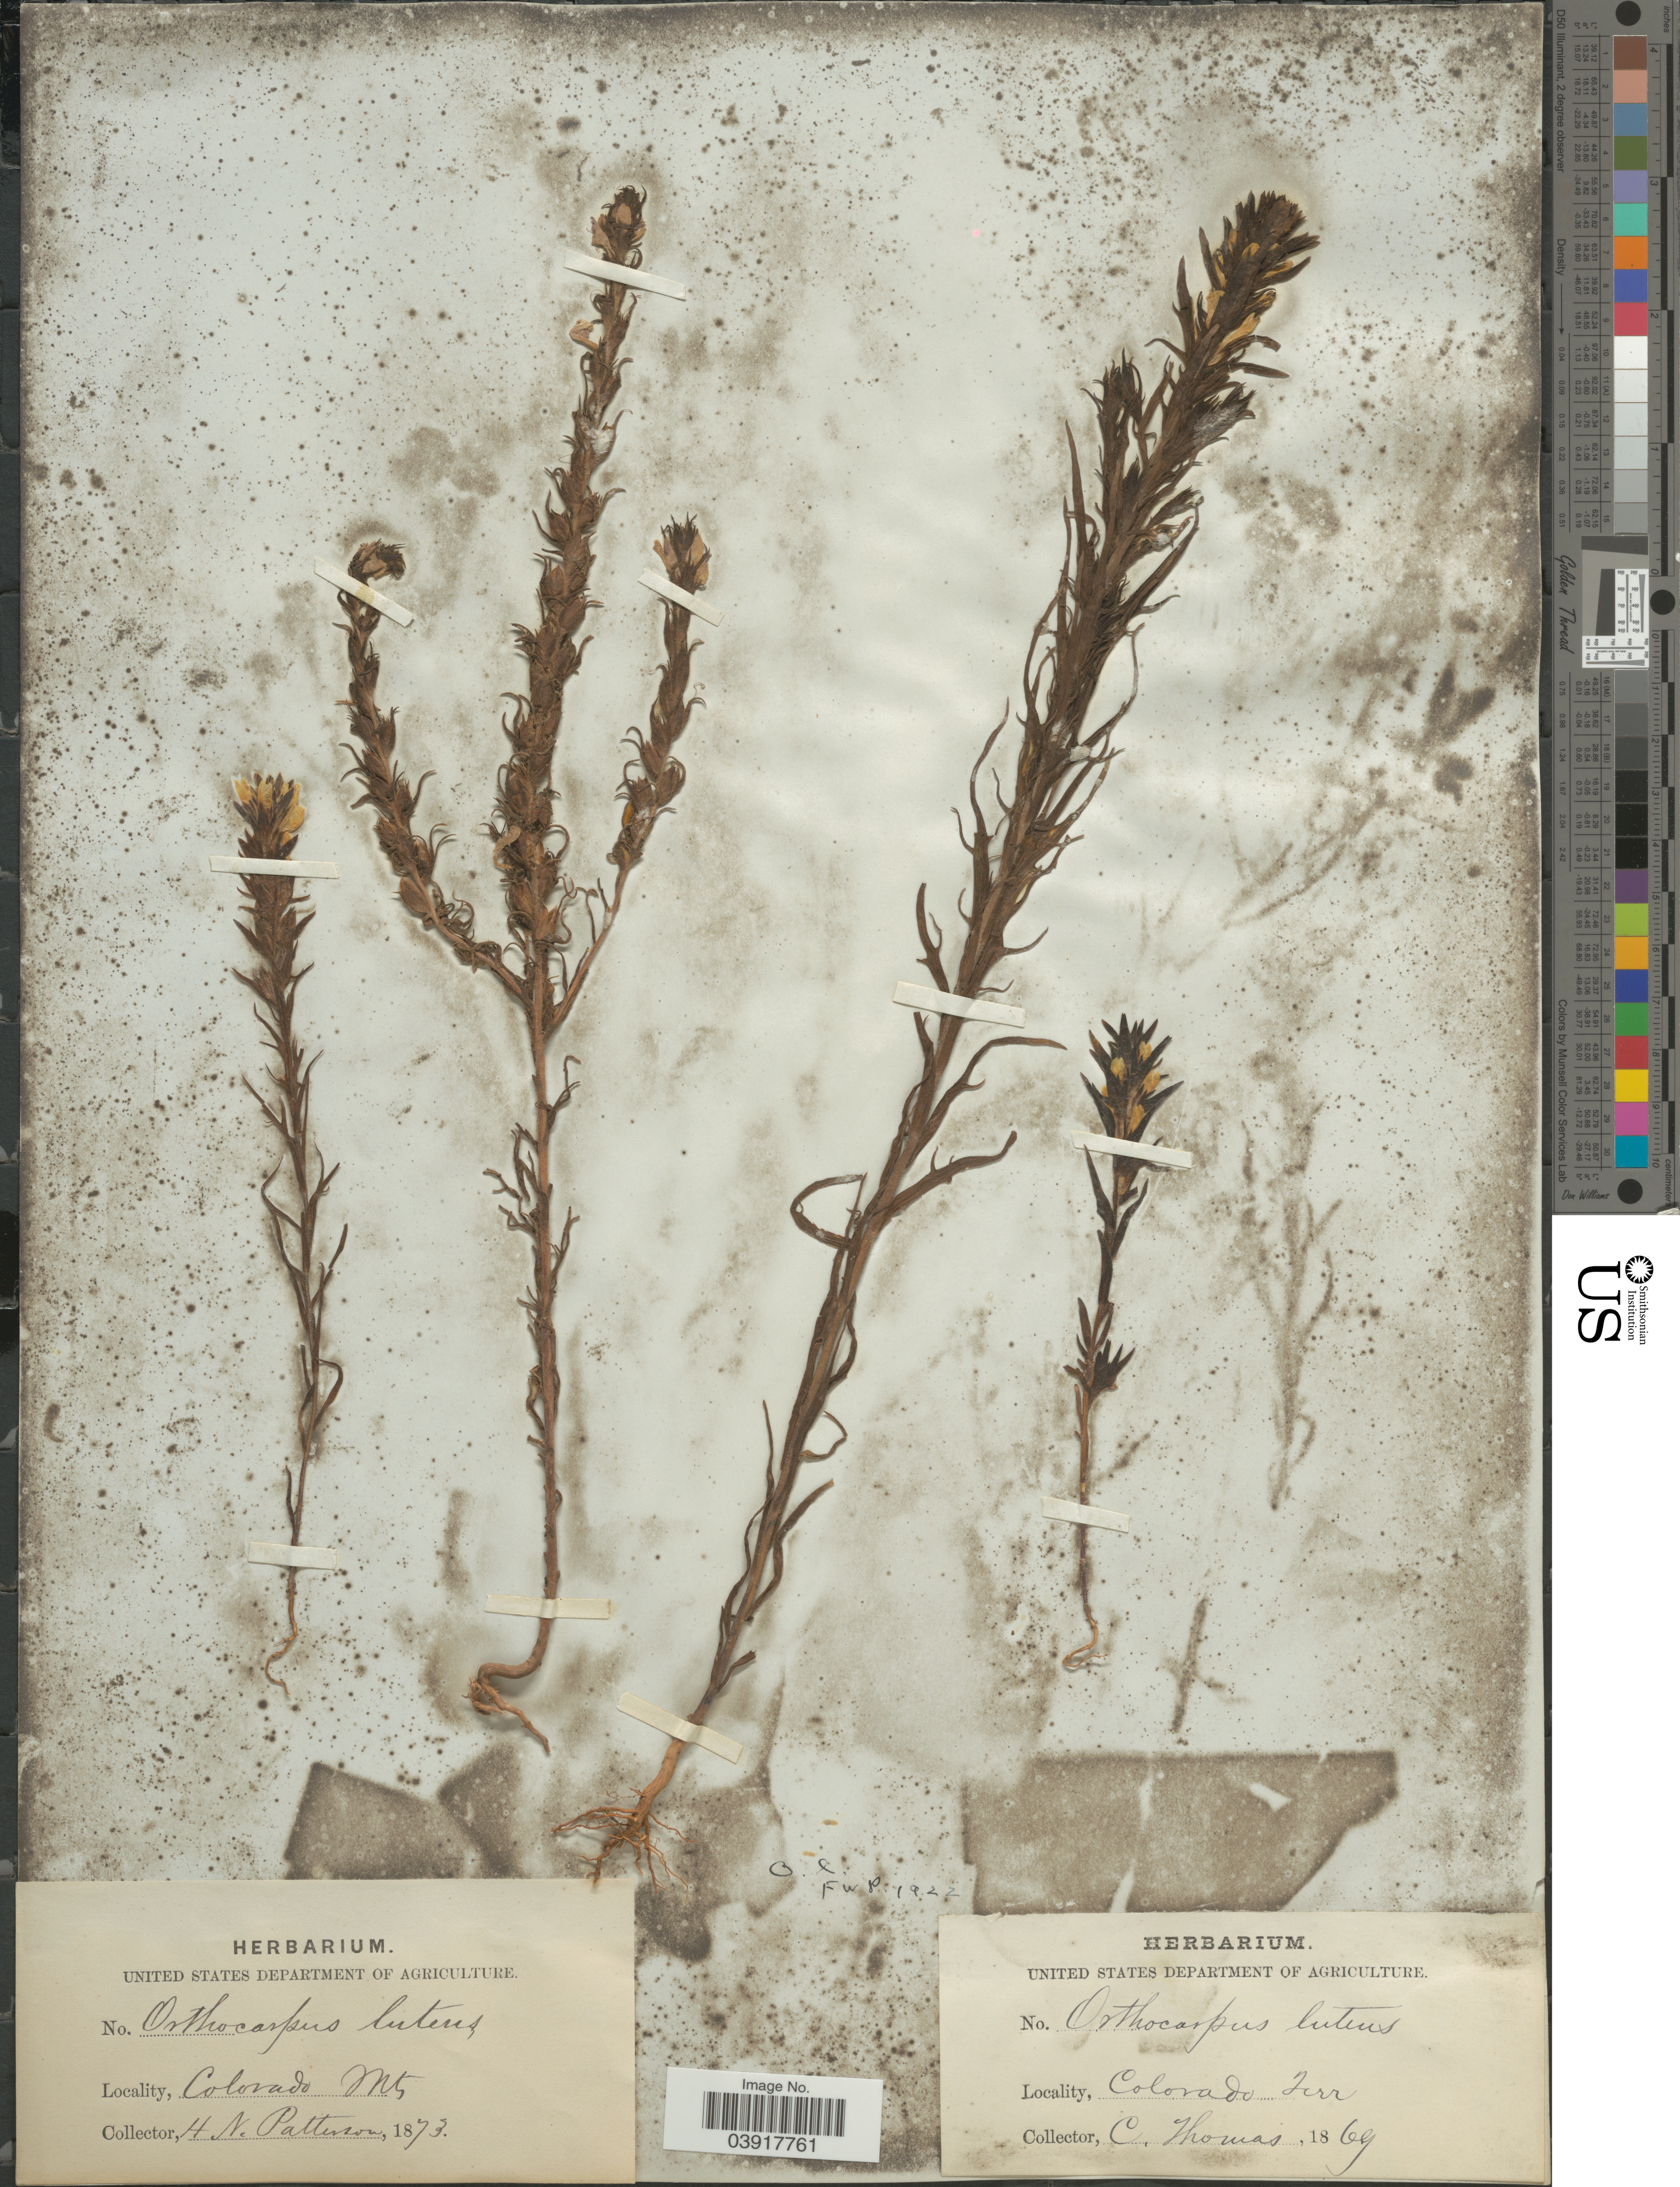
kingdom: Plantae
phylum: Tracheophyta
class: Magnoliopsida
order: Lamiales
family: Orobanchaceae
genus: Orthocarpus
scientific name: Orthocarpus luteus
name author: Nutt.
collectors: H. N. Patterson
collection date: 1873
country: United States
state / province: Colorado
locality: Colorado Mts.